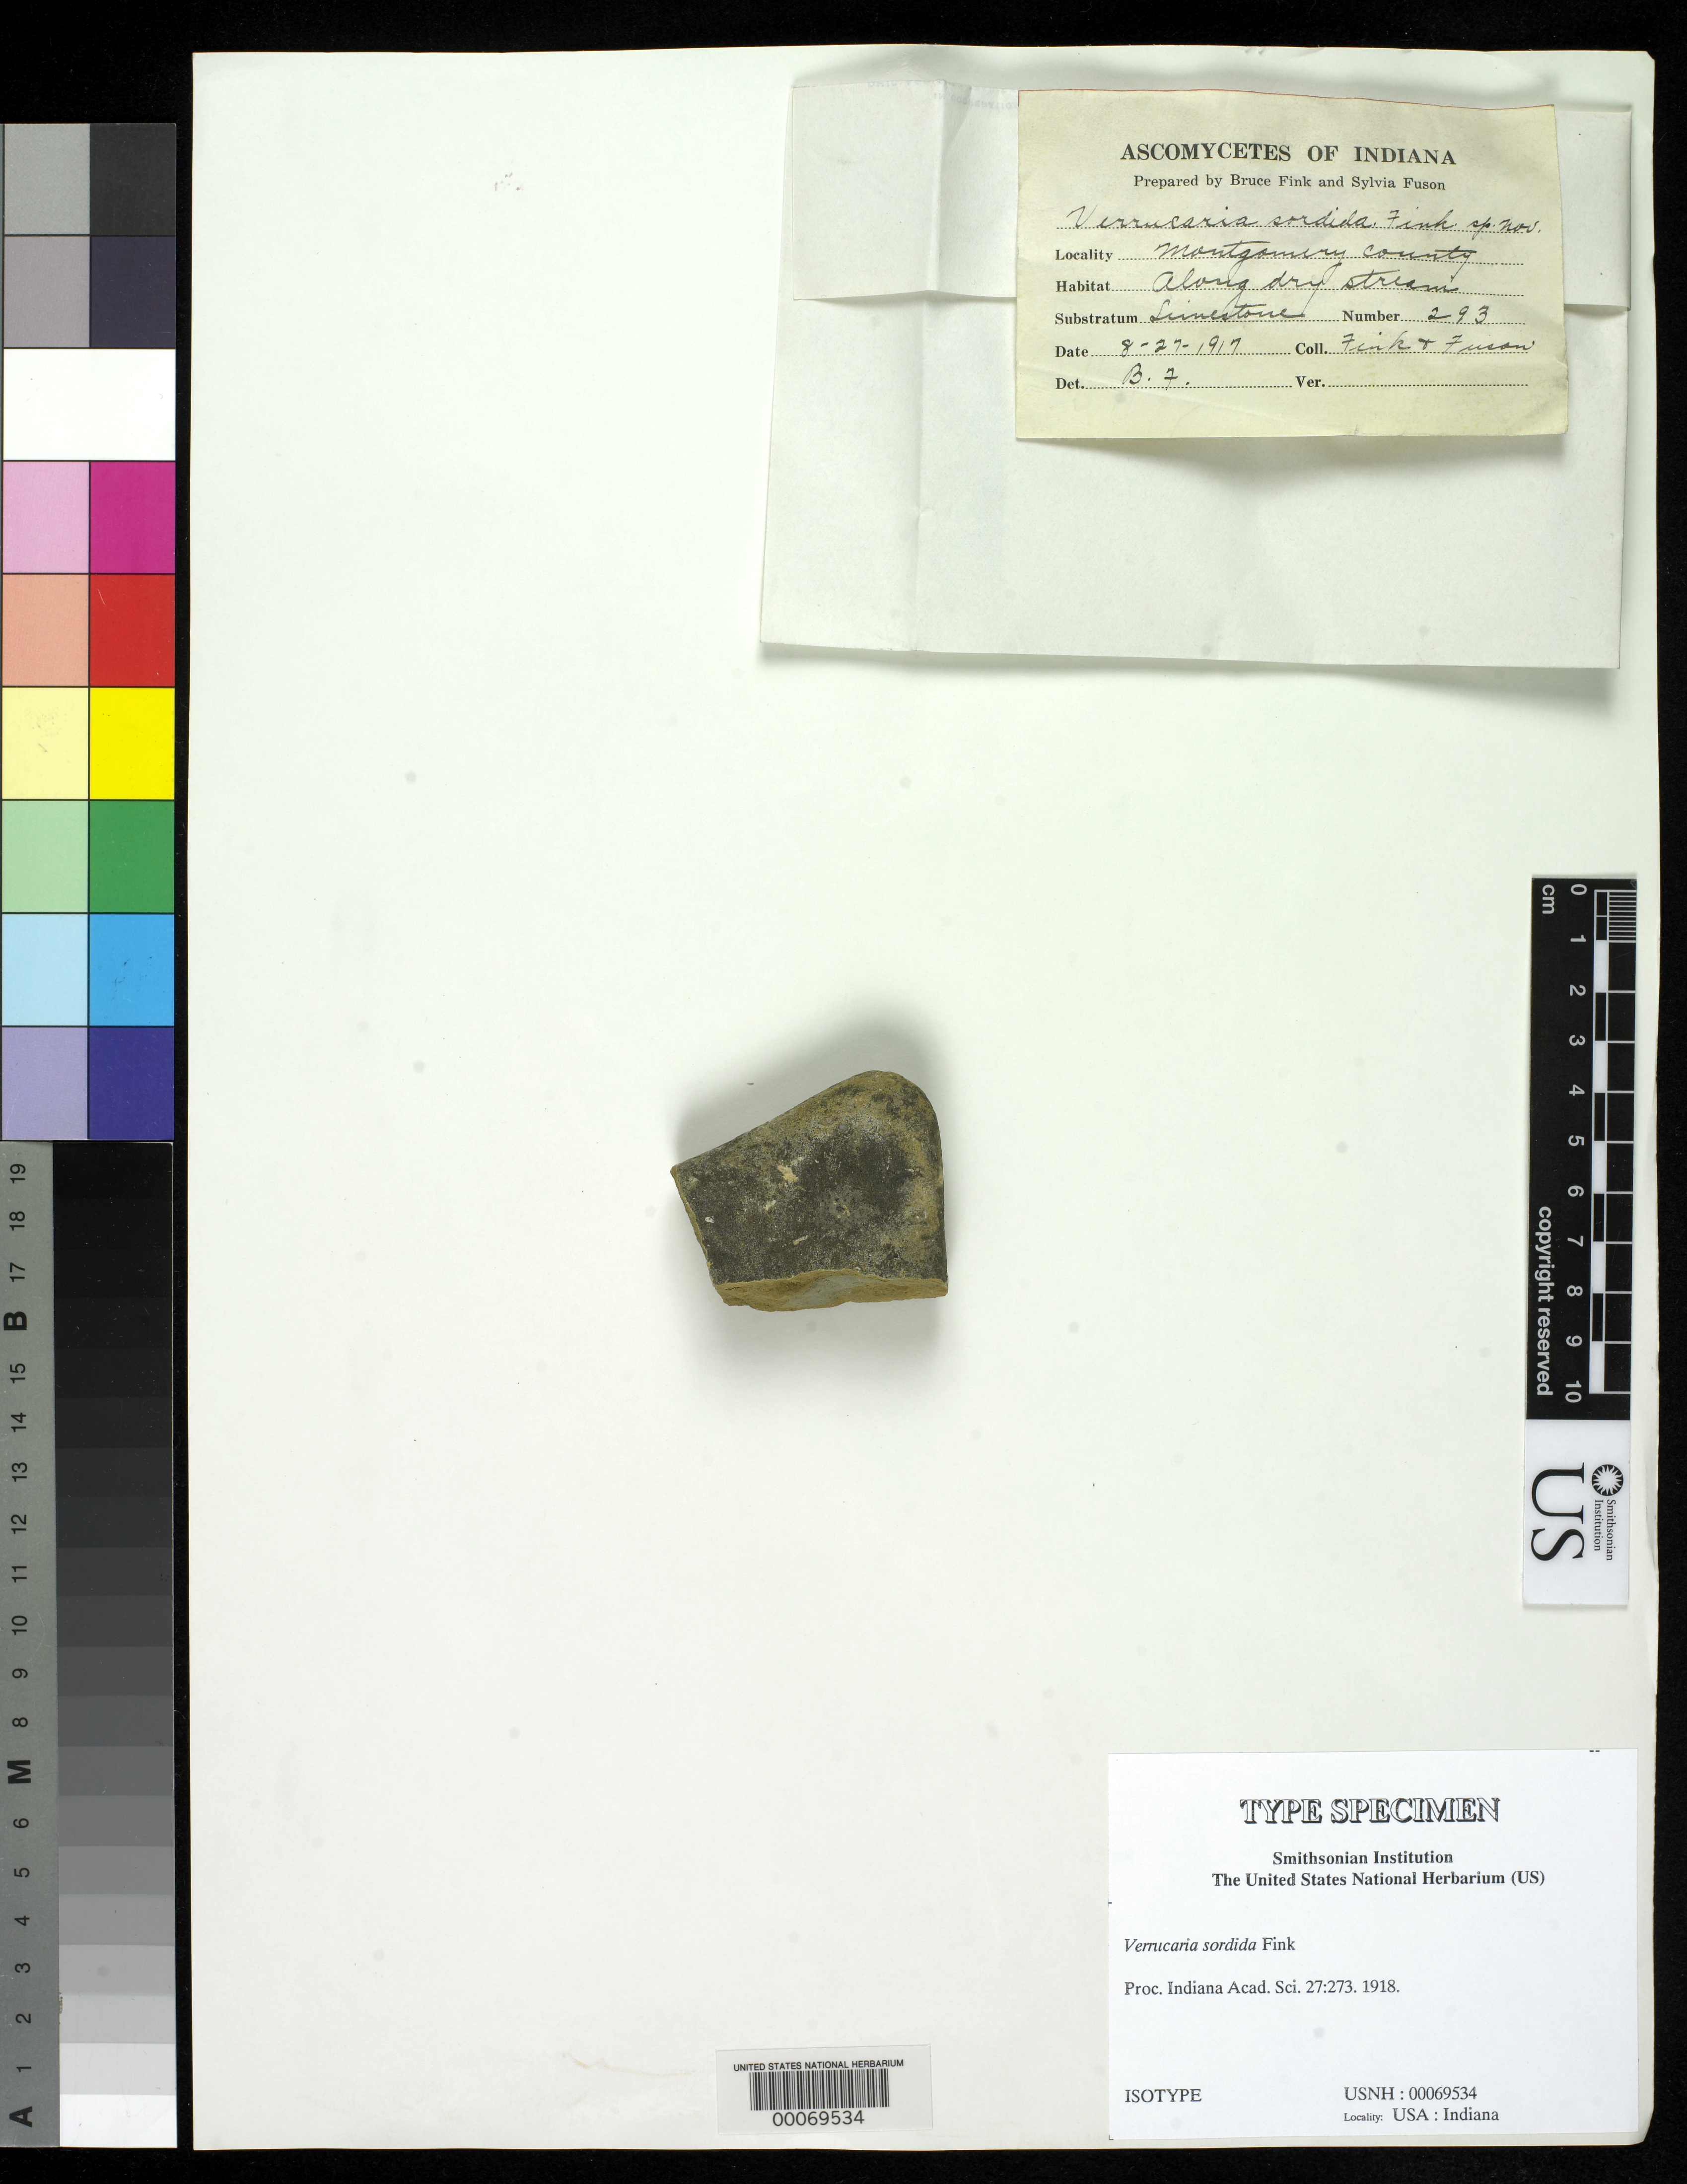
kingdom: Fungi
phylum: Ascomycota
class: Eurotiomycetes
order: Verrucariales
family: Verrucariaceae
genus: Verrucaria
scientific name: Verrucaria sordida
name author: Fink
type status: Isotype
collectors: B. Fink & S. Fusen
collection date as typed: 27 Aug 1917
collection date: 1917-08-27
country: United States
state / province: Indiana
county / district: Montgomery